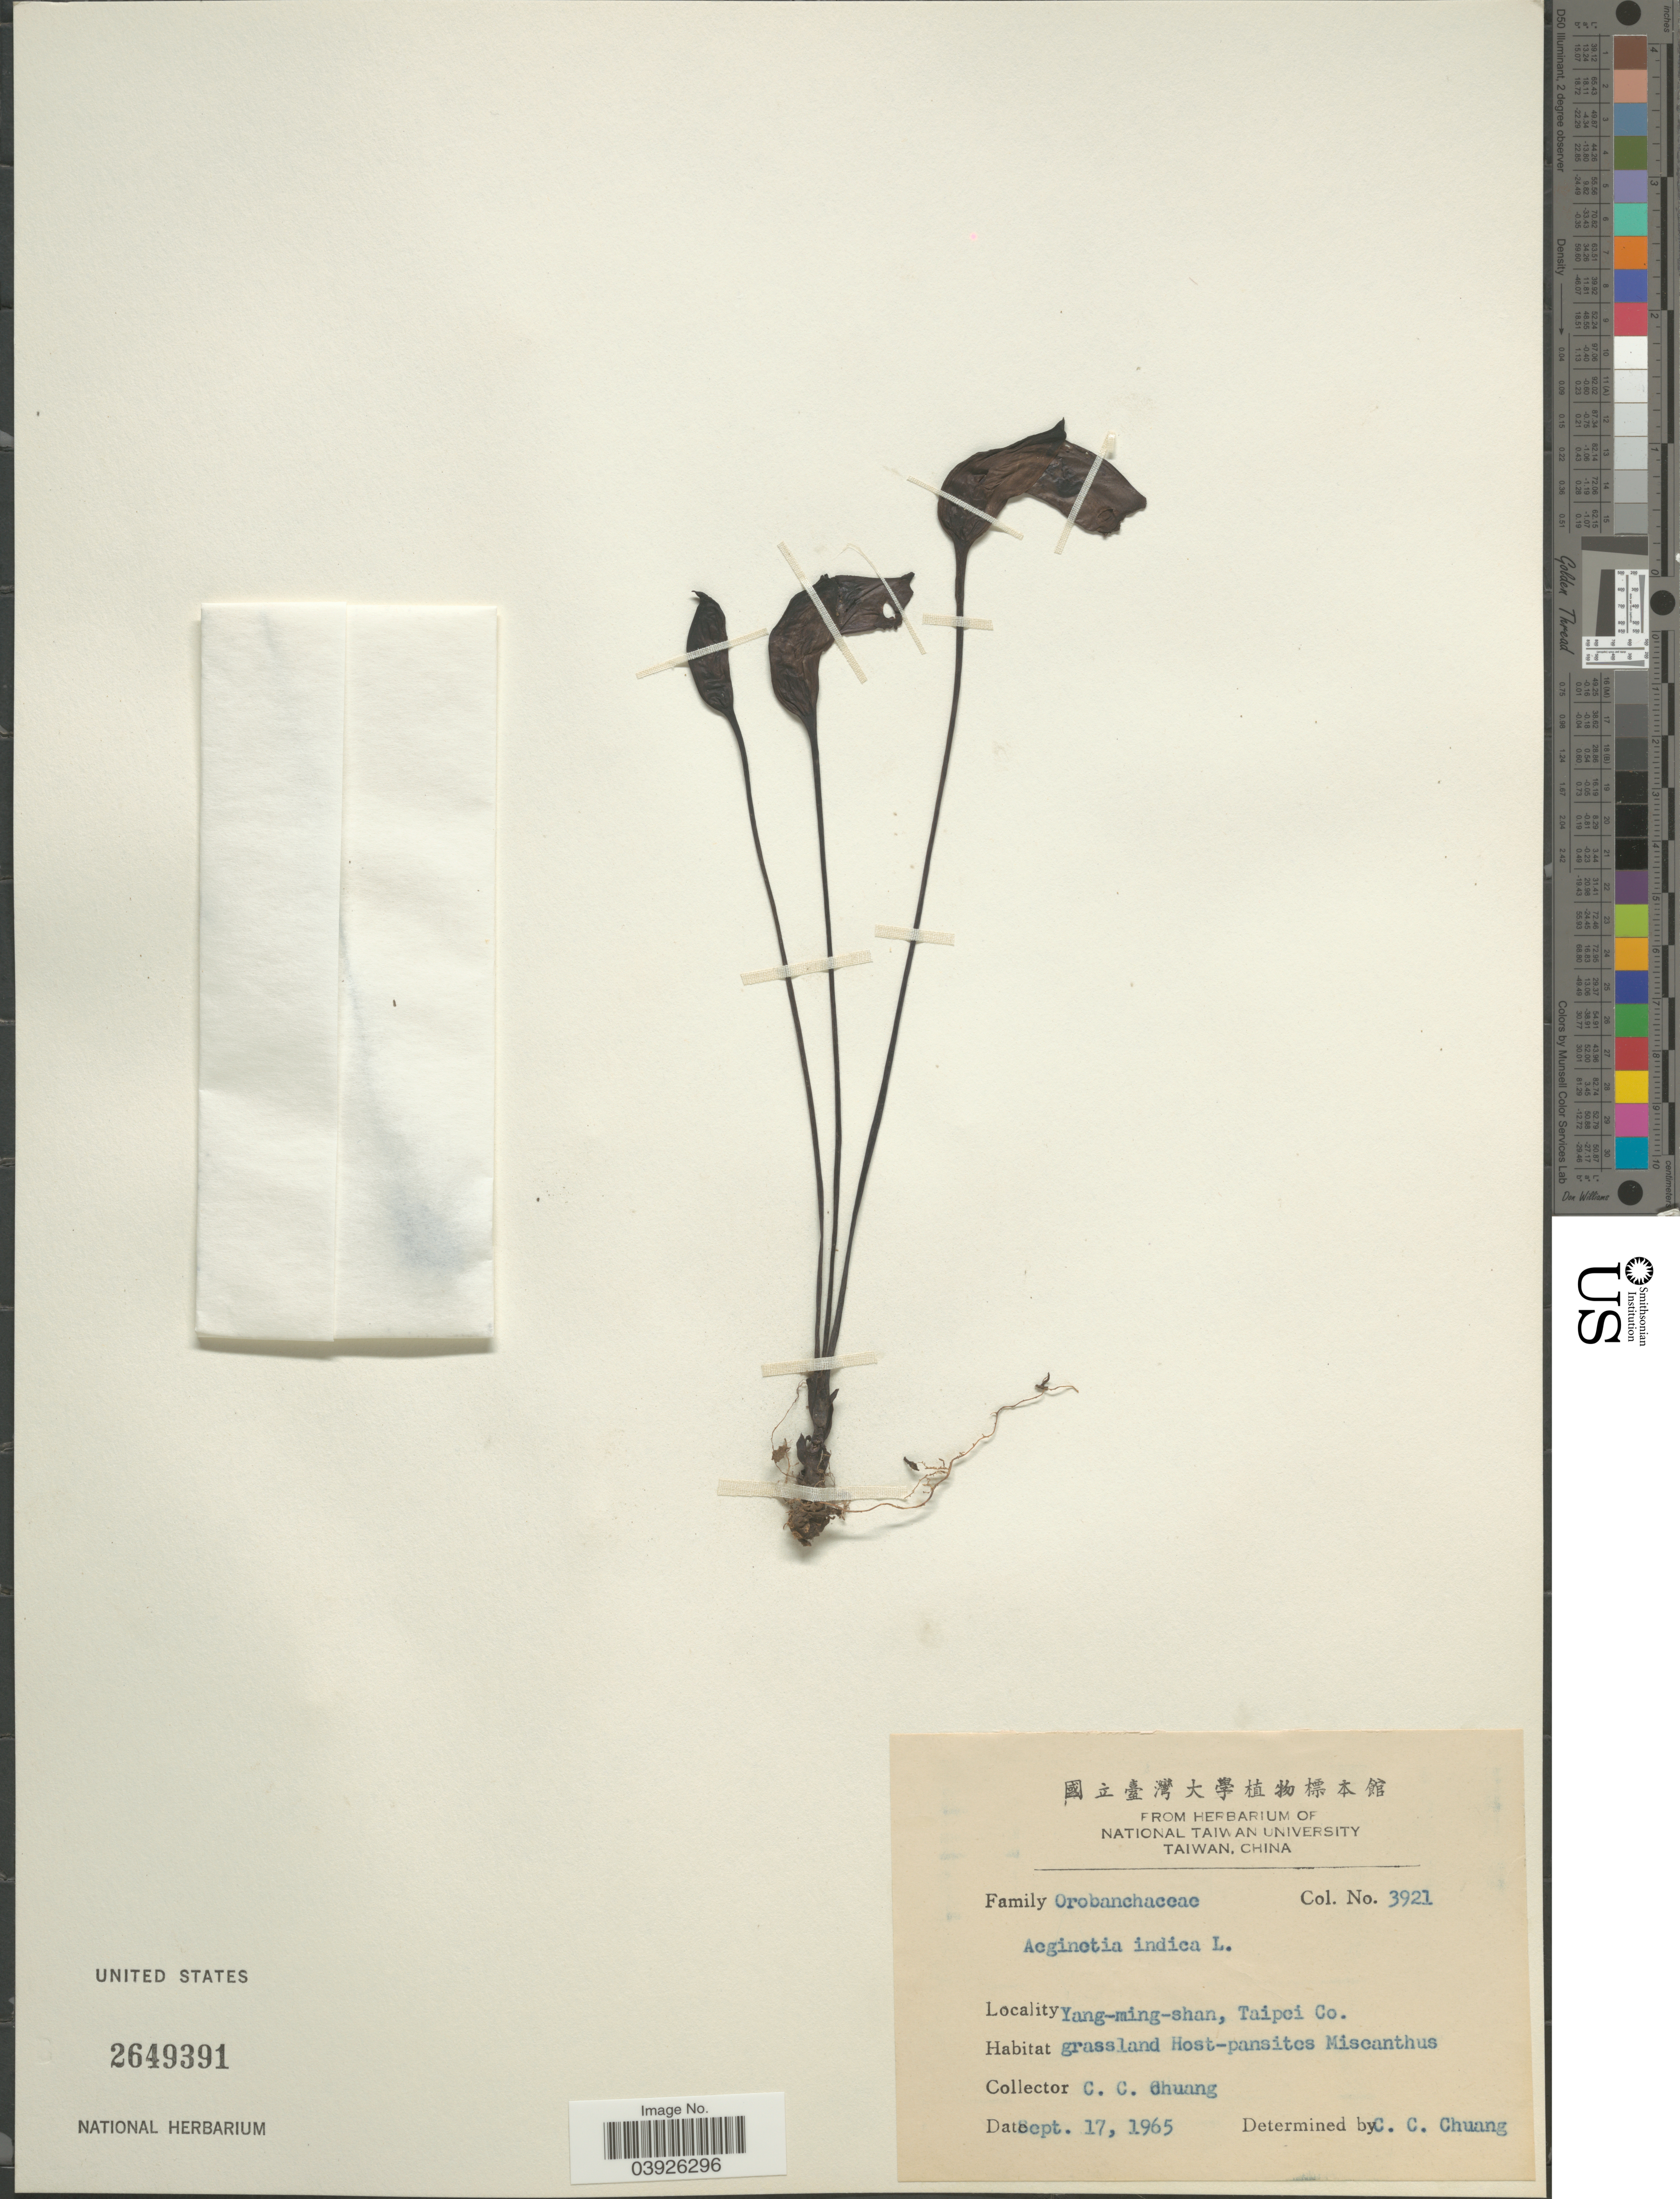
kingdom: Plantae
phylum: Tracheophyta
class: Magnoliopsida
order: Lamiales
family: Orobanchaceae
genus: Aeginetia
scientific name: Aeginetia indica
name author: L.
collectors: C. C. Chuang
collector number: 3921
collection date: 1965-09-17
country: Taiwan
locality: Yang-ming-shan, Taipei Co.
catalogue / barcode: US 2649391